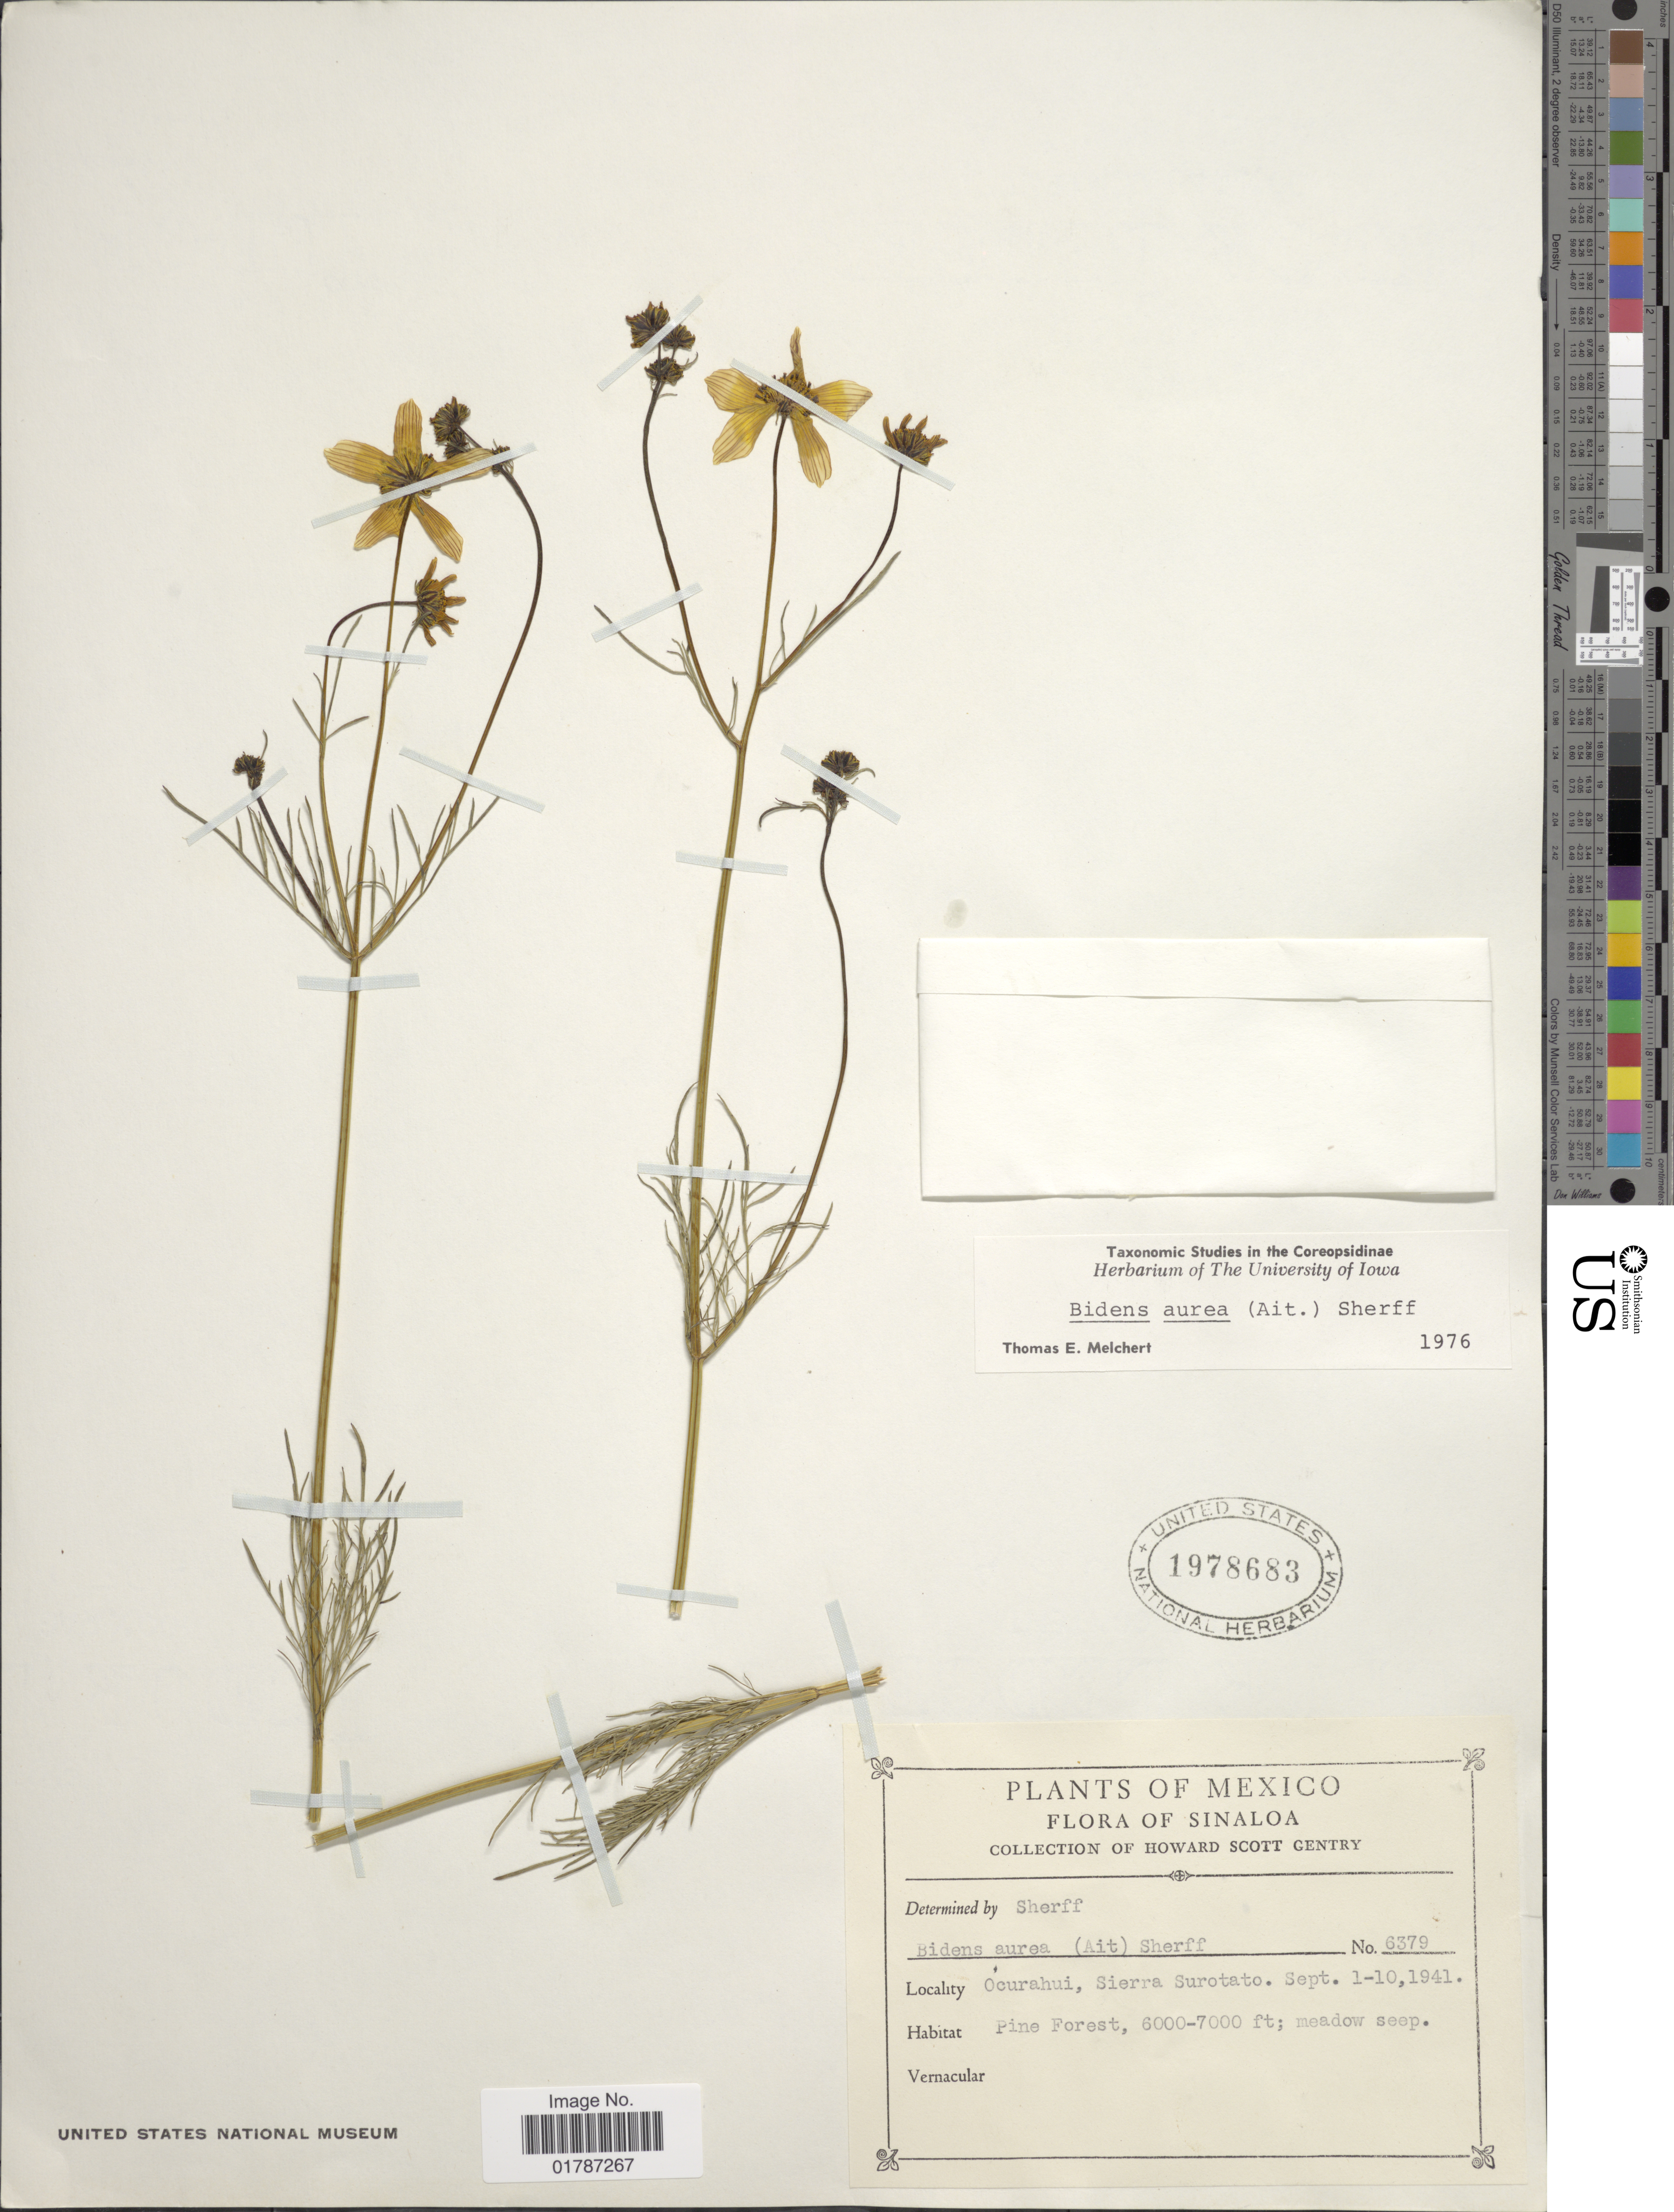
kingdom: Plantae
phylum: Tracheophyta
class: Magnoliopsida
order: Asterales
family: Asteraceae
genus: Bidens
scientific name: Bidens aurea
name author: (Aiton) Sherff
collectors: H. S. Gentry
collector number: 6379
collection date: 1941-09-01/1941-09-10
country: Mexico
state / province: Sinaloa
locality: Ocurahui, Sierra Surotato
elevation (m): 1829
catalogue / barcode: US 1978683